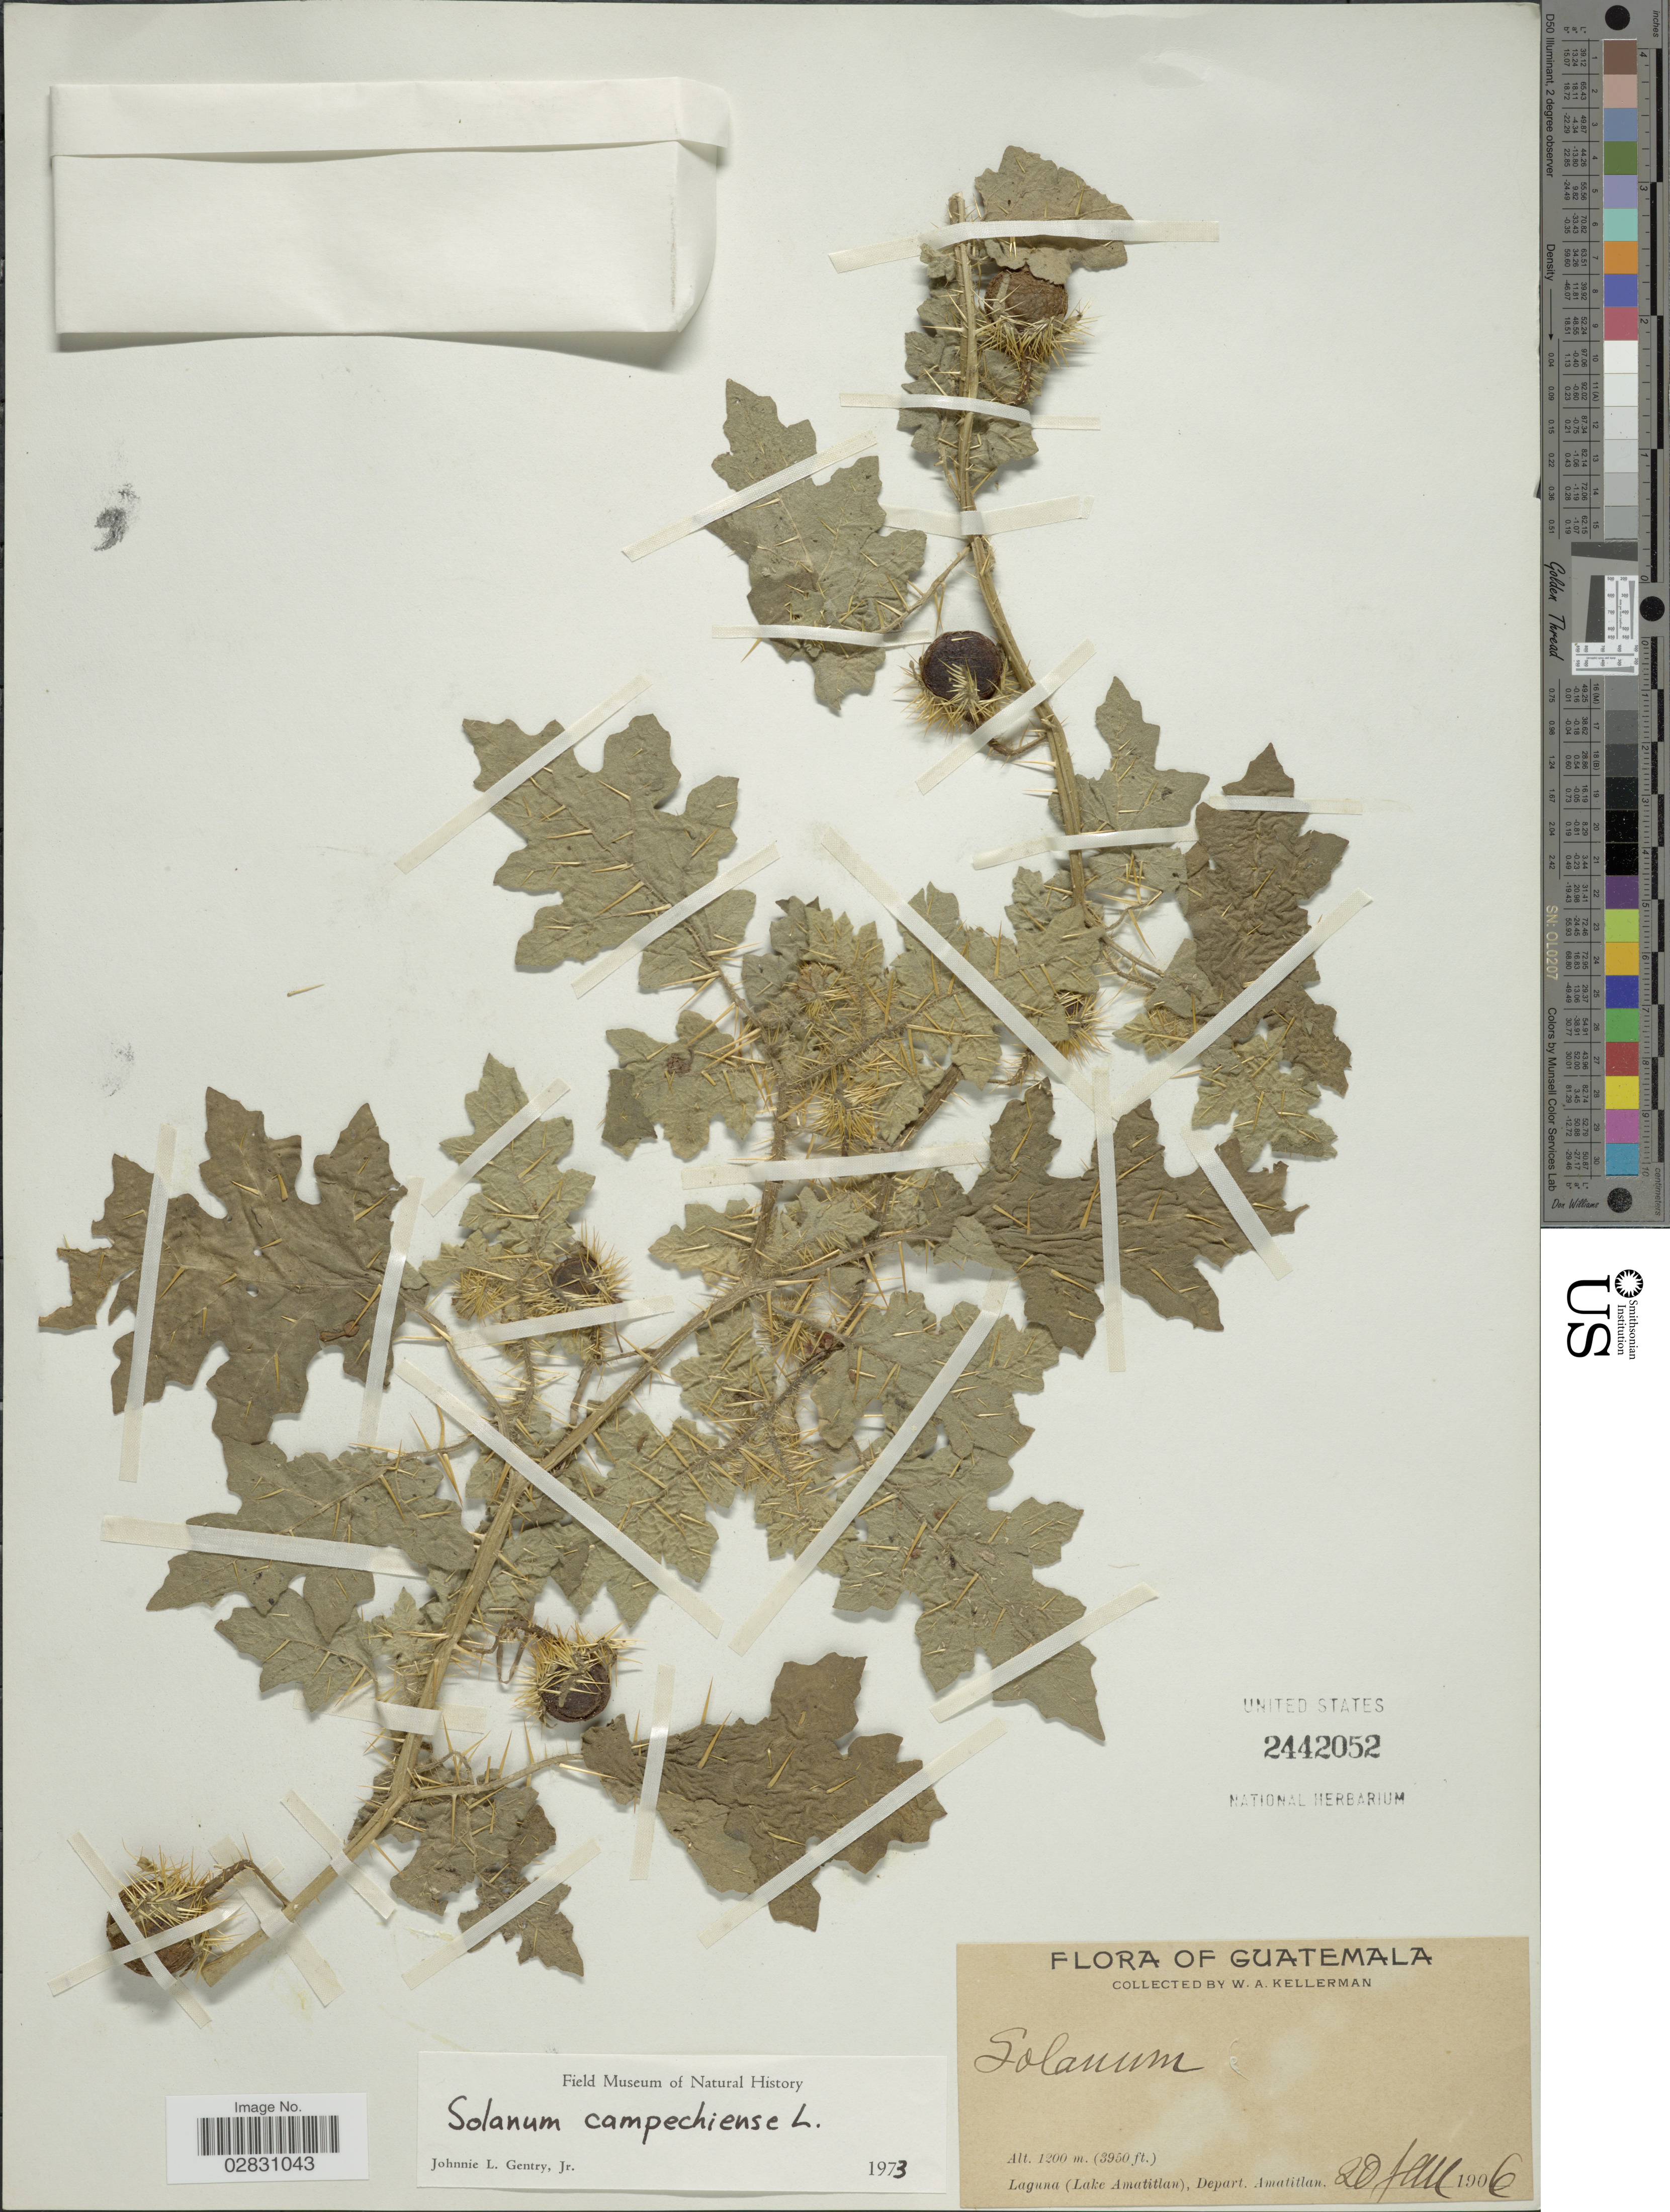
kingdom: Plantae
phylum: Tracheophyta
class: Magnoliopsida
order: Solanales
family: Solanaceae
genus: Solanum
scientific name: Solanum campechiense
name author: L.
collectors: W. Kellerman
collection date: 1906-01-20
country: Guatemala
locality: Laguna (Lake Amatitlan), Depart. Amatitlan.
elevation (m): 1200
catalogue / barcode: US 2442052